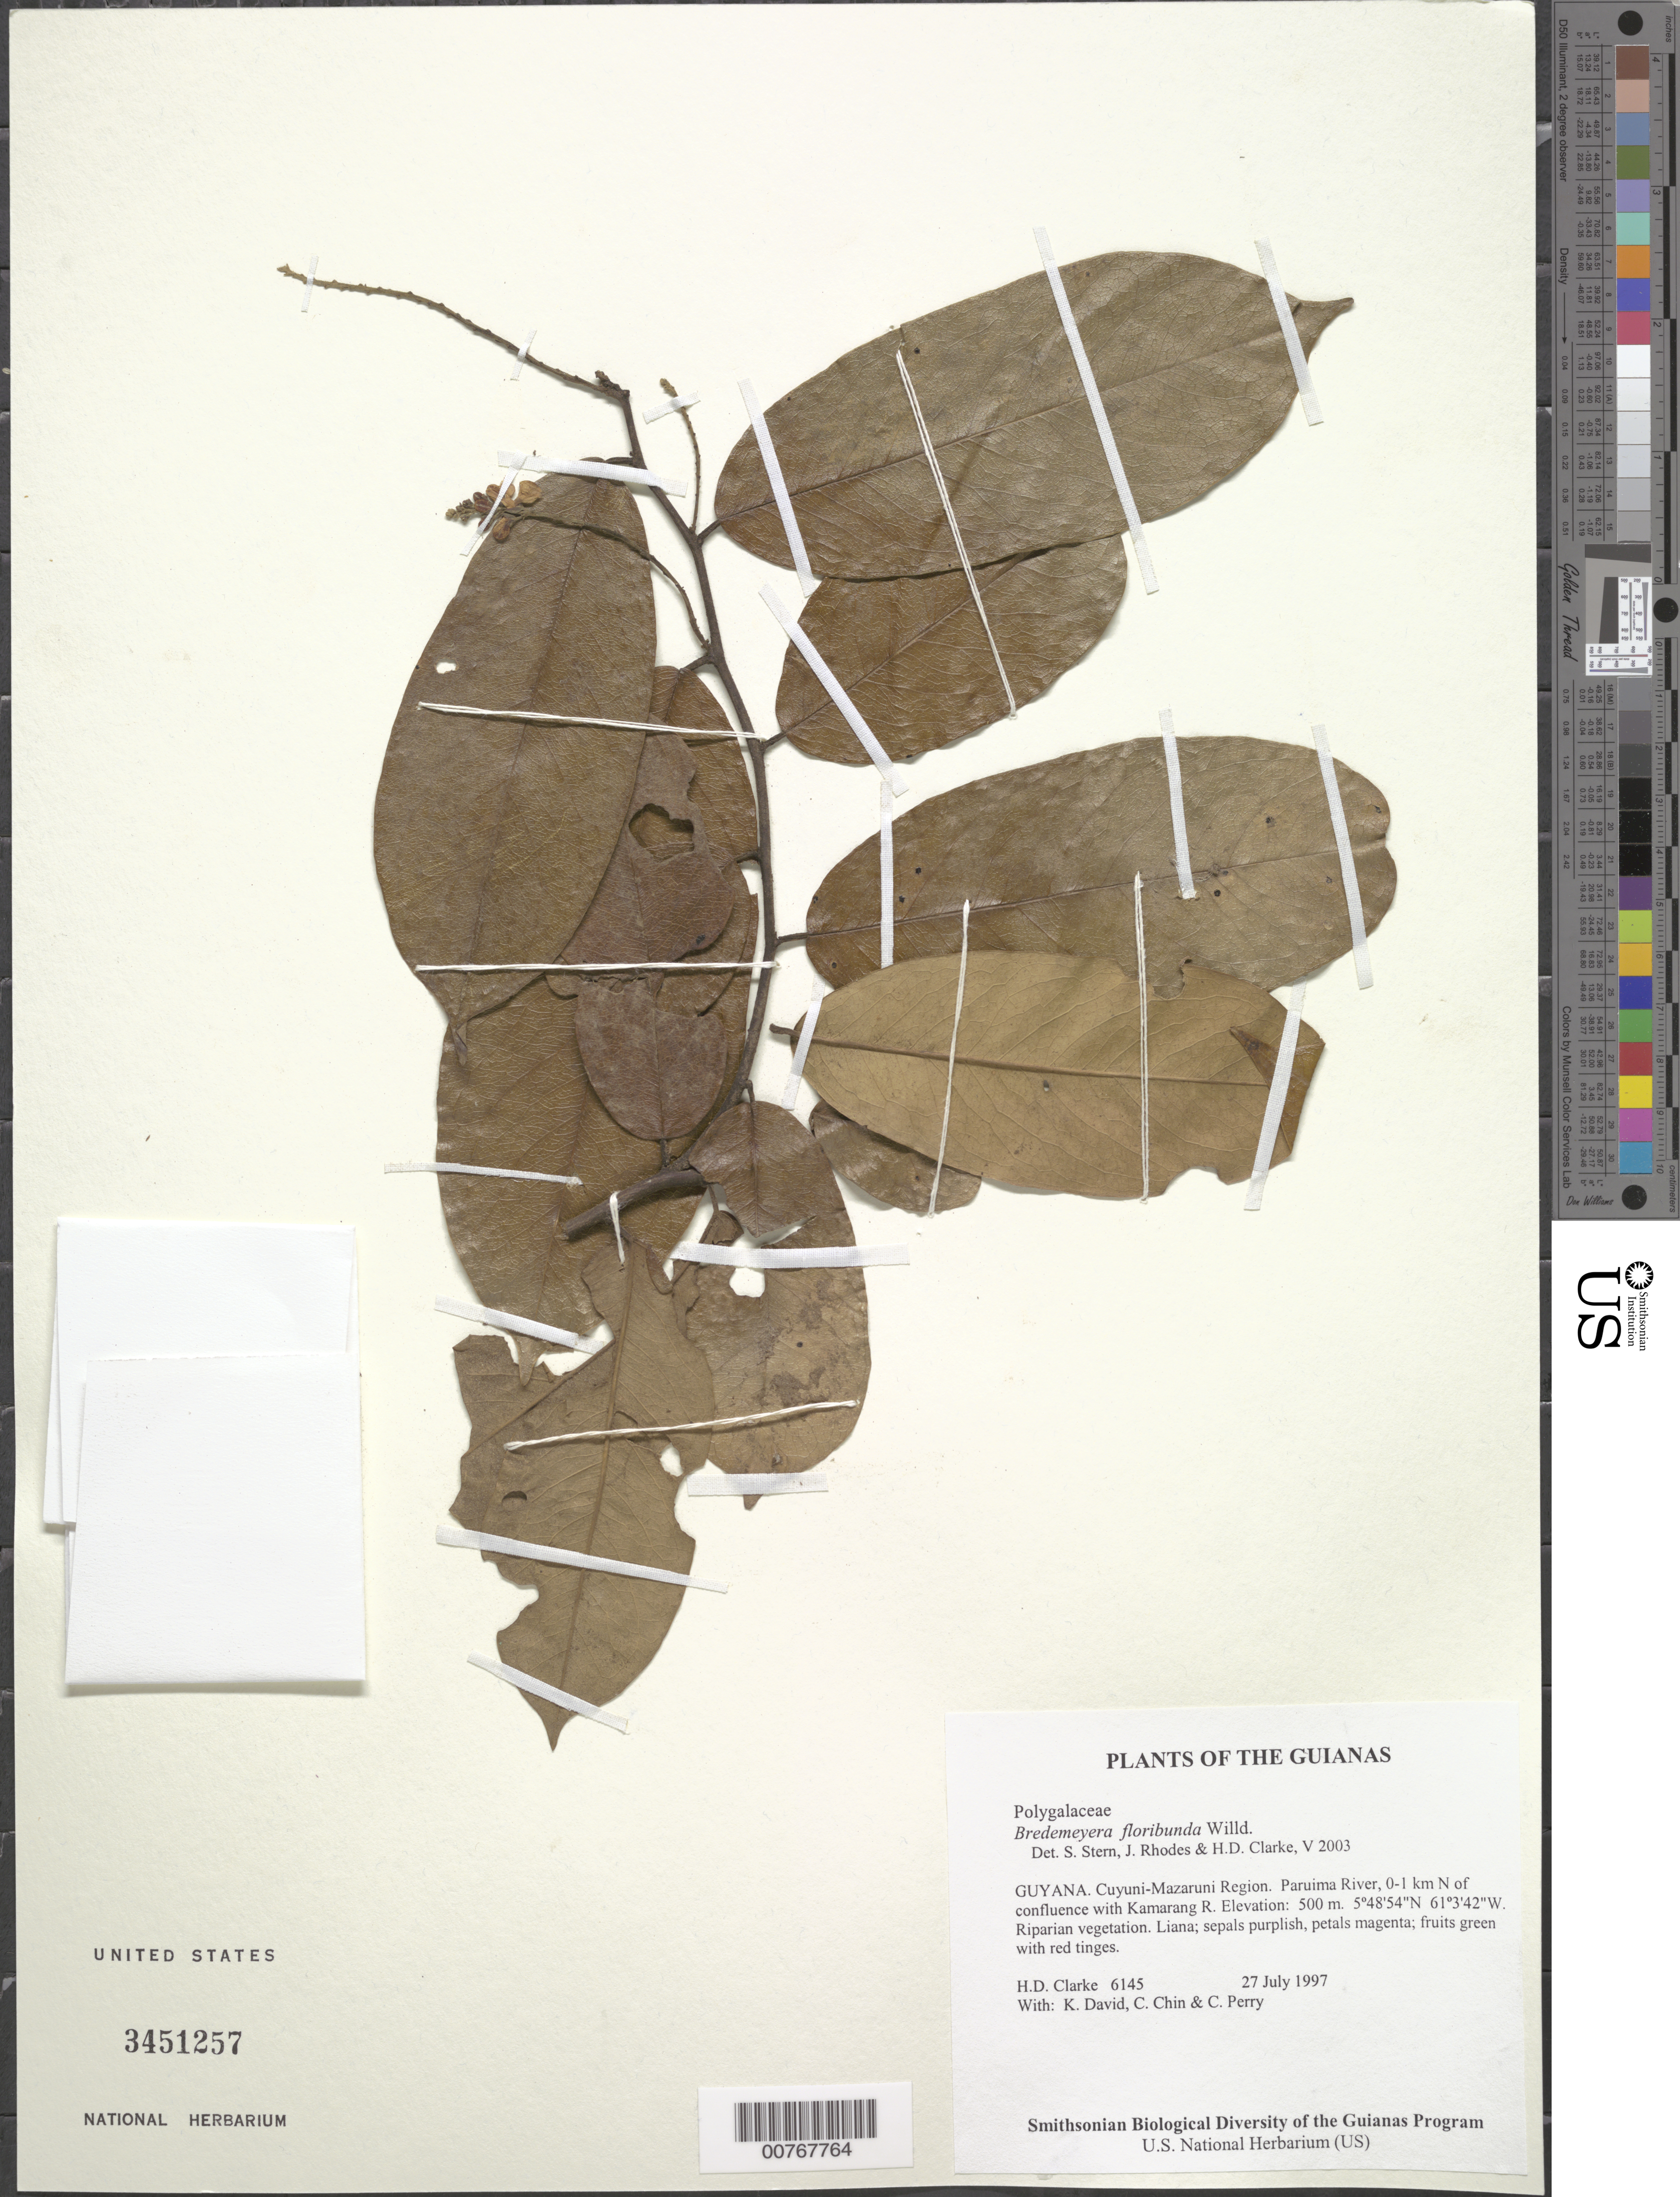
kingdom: Plantae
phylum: Tracheophyta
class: Magnoliopsida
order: Fabales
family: Polygalaceae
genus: Bredemeyera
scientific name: Bredemeyera floribunda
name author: Willd.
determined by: Clarke, H. D.; Rhodes, J.; Stern, S. R.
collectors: H. D. Clarke, K. David, C. Chin & C. Perry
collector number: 6145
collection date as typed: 27 July 1997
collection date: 1997-07-27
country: Guyana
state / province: Cuyuni-Mazaruni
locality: Paruima River, 0-1 km N of confluence with Kamarang R.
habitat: Riparian vegetation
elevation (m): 500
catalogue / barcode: US 3451257